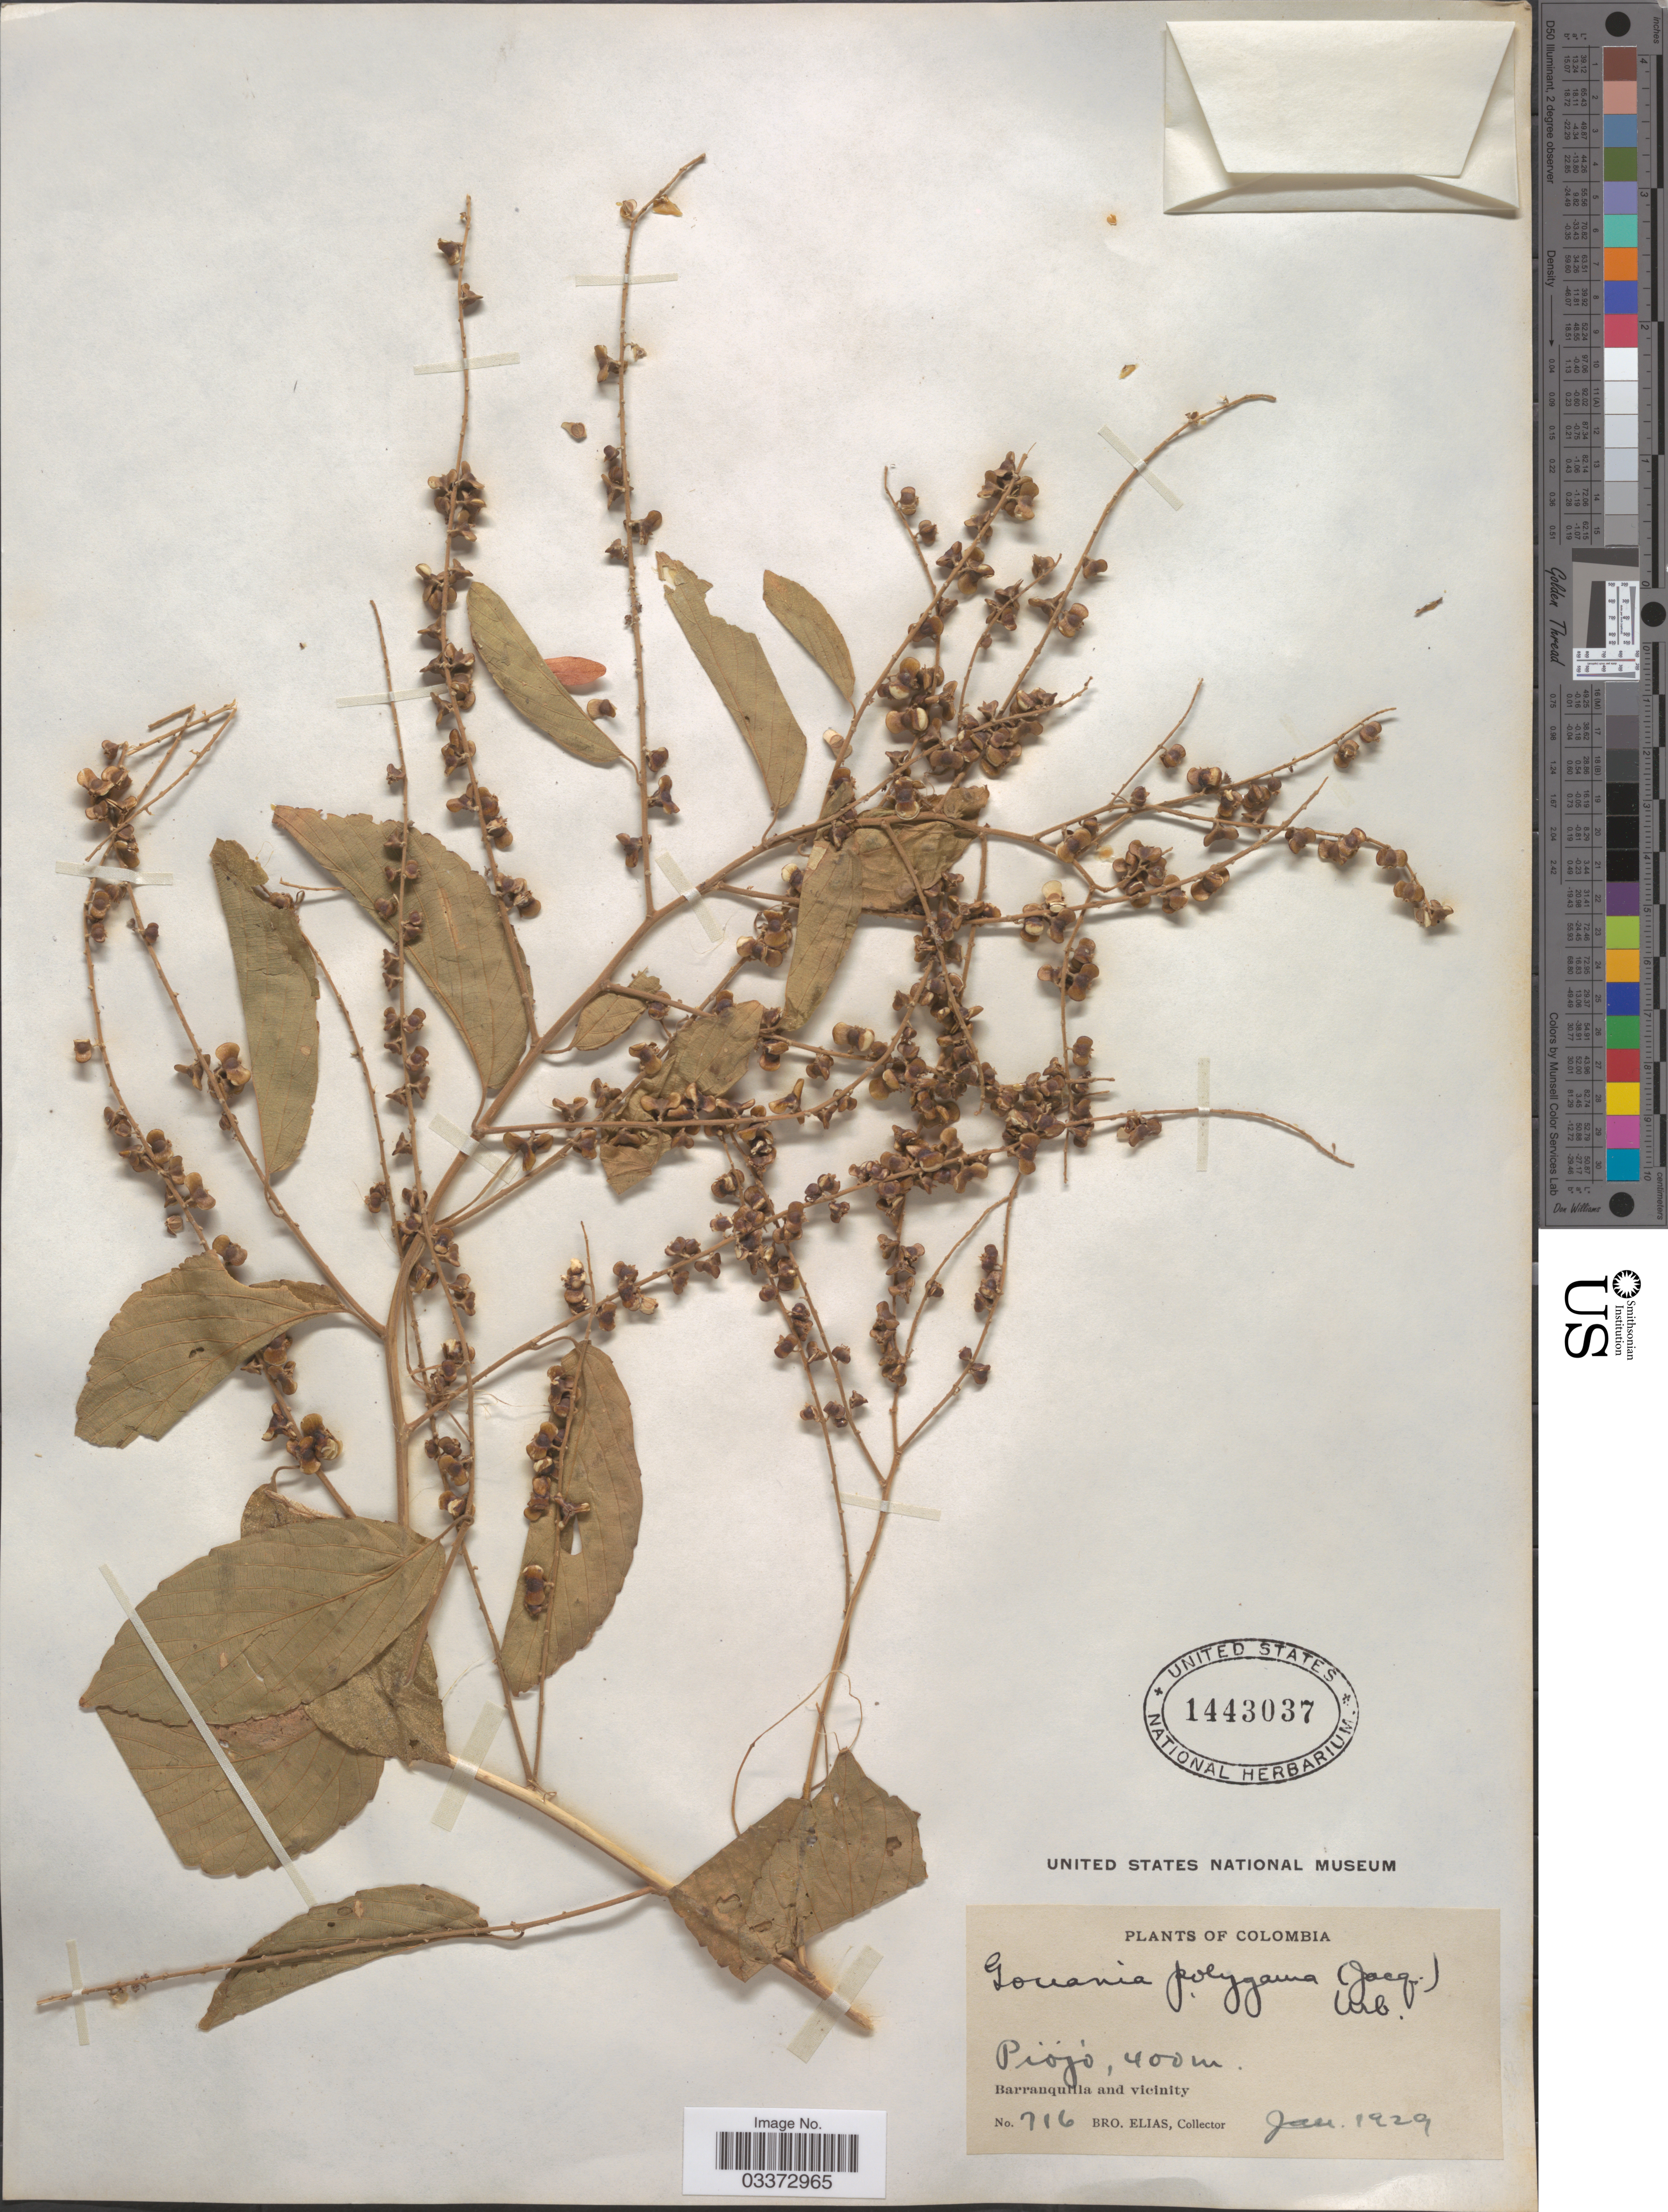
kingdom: Plantae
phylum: Tracheophyta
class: Magnoliopsida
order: Rosales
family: Rhamnaceae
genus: Gouania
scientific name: Gouania polygama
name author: (Jacq.) Urb.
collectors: Bro. Elias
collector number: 716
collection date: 1929-01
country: Colombia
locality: Piójó. Barranquilla and vicinity.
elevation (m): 400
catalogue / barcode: US 1443037